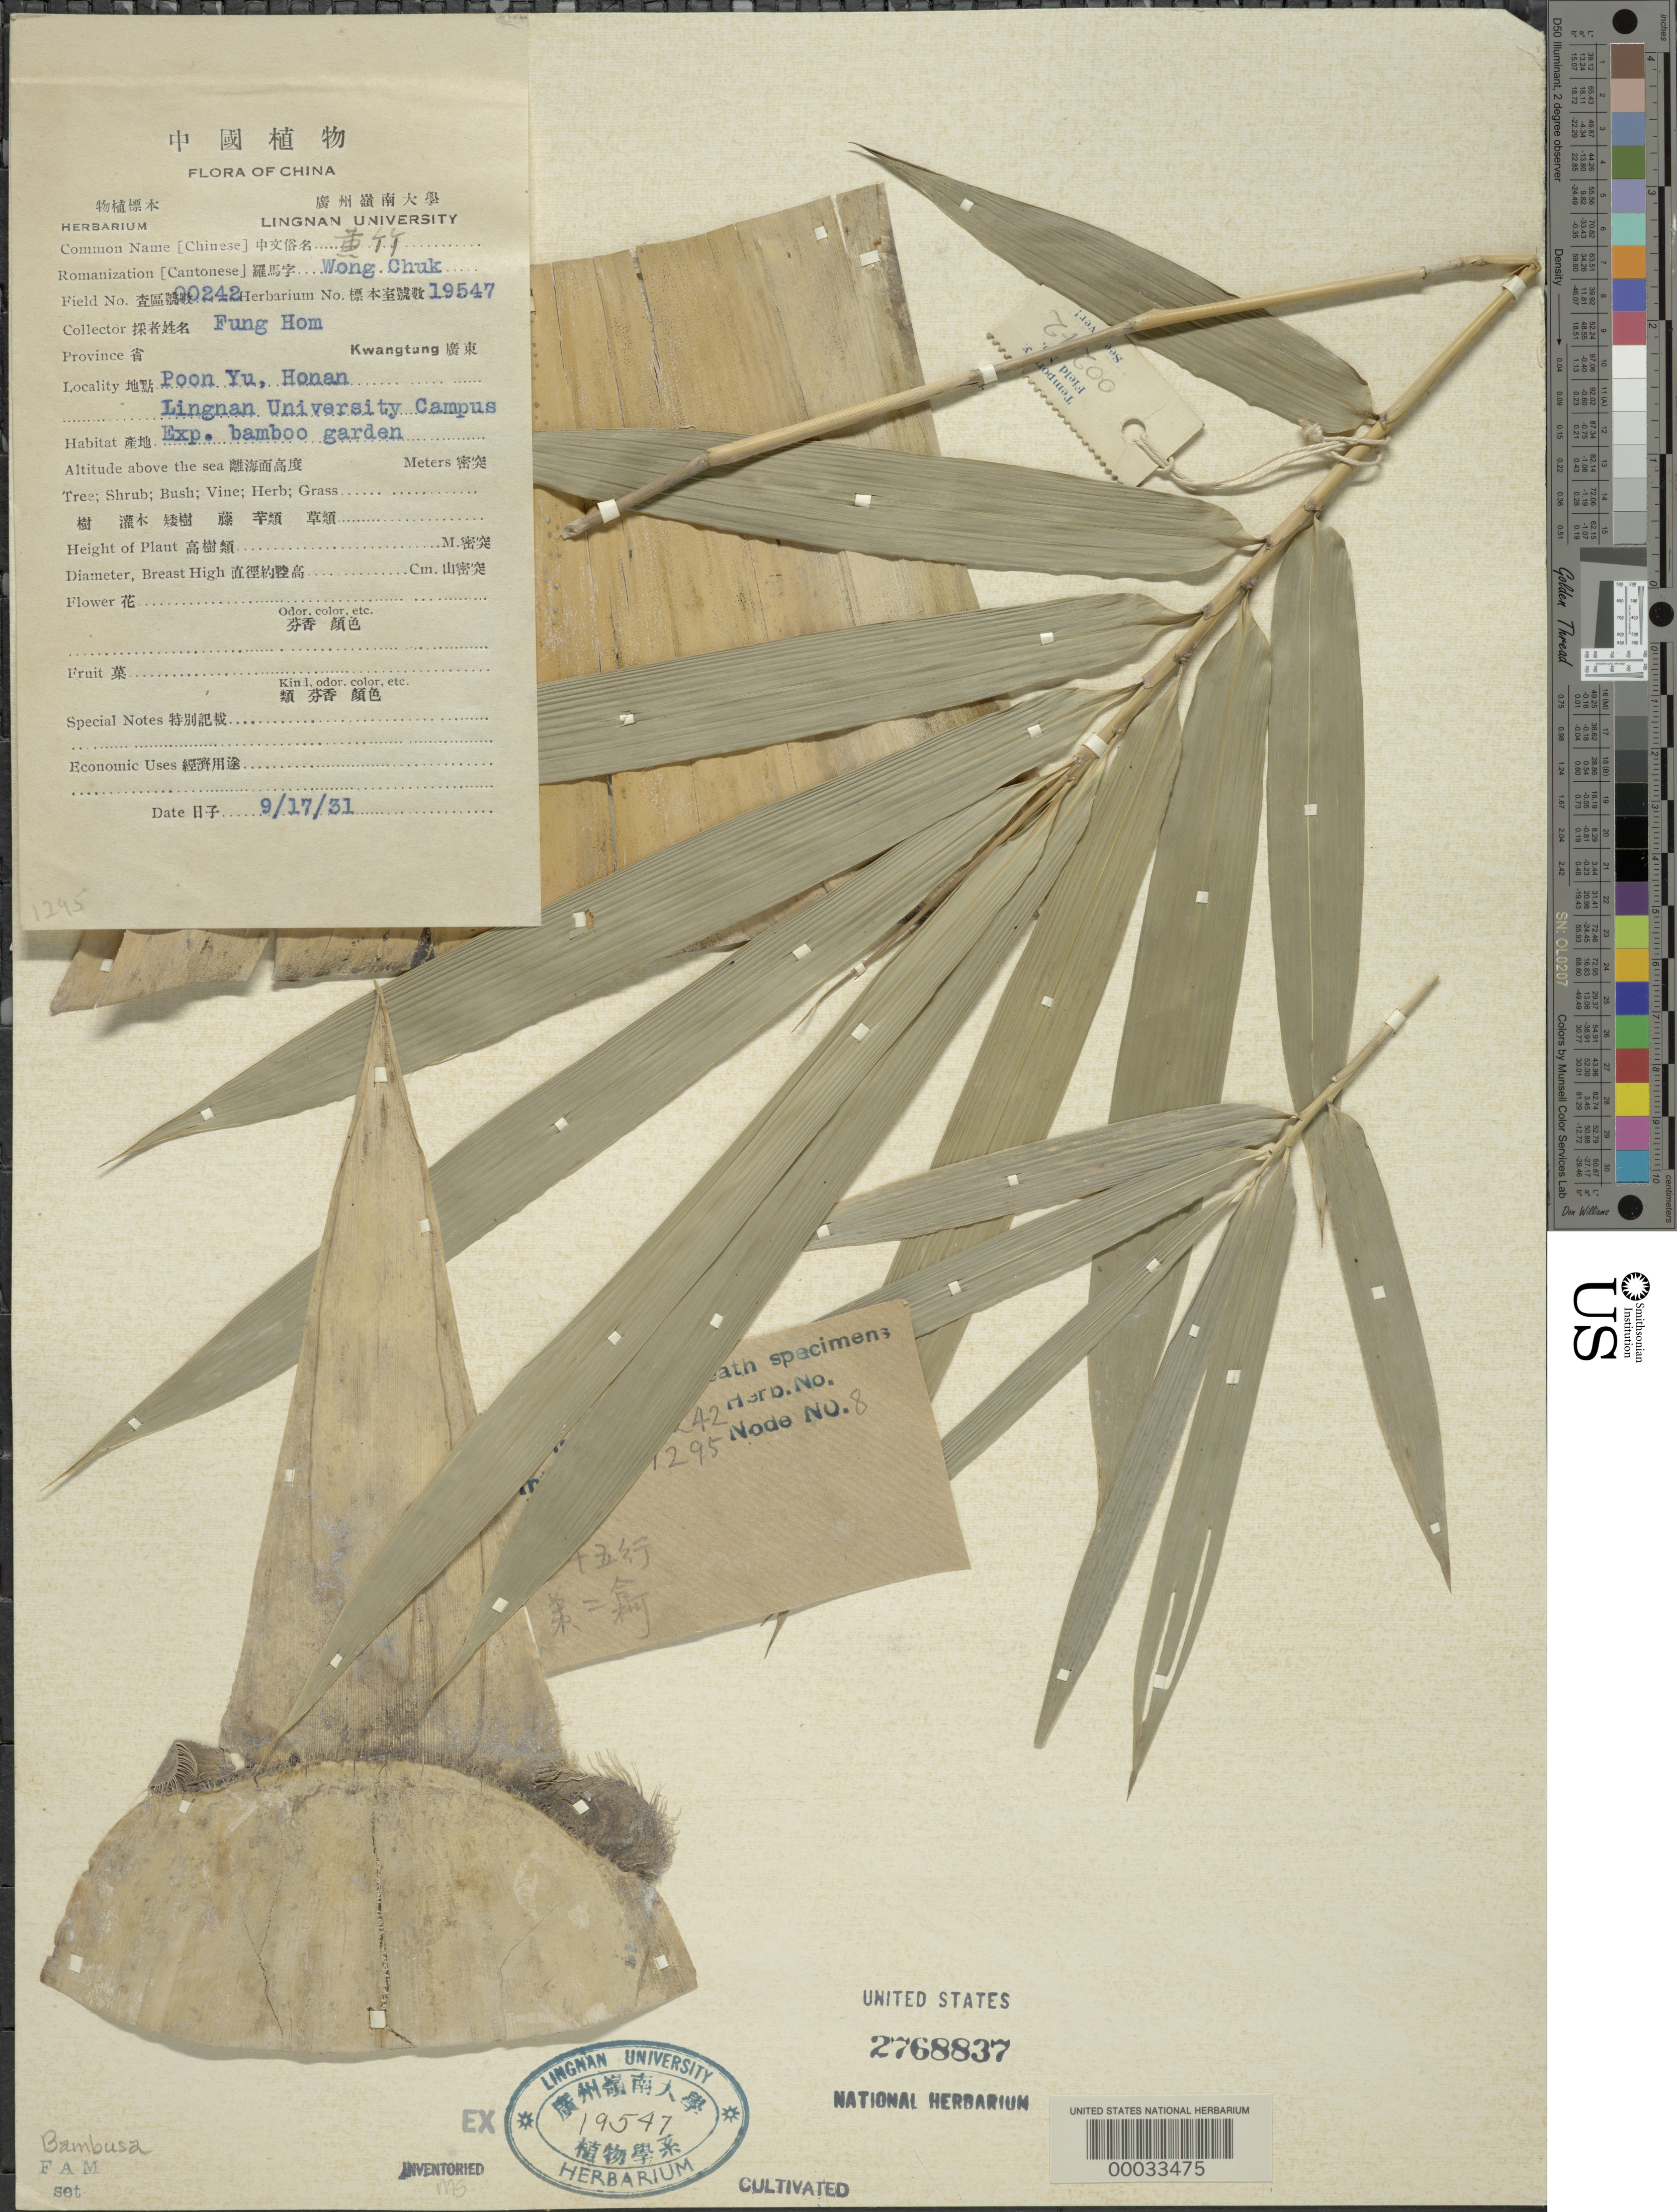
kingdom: Plantae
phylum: Tracheophyta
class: Liliopsida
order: Poales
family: Poaceae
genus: Bambusa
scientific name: Bambusa tuldoides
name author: Munro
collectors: H. L. Fung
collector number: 242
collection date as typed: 17 Sep 1931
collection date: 1931-09-17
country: China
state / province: Guangdong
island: Honam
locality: Lingnan university bamboo garden-poon yu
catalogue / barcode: US 2768837